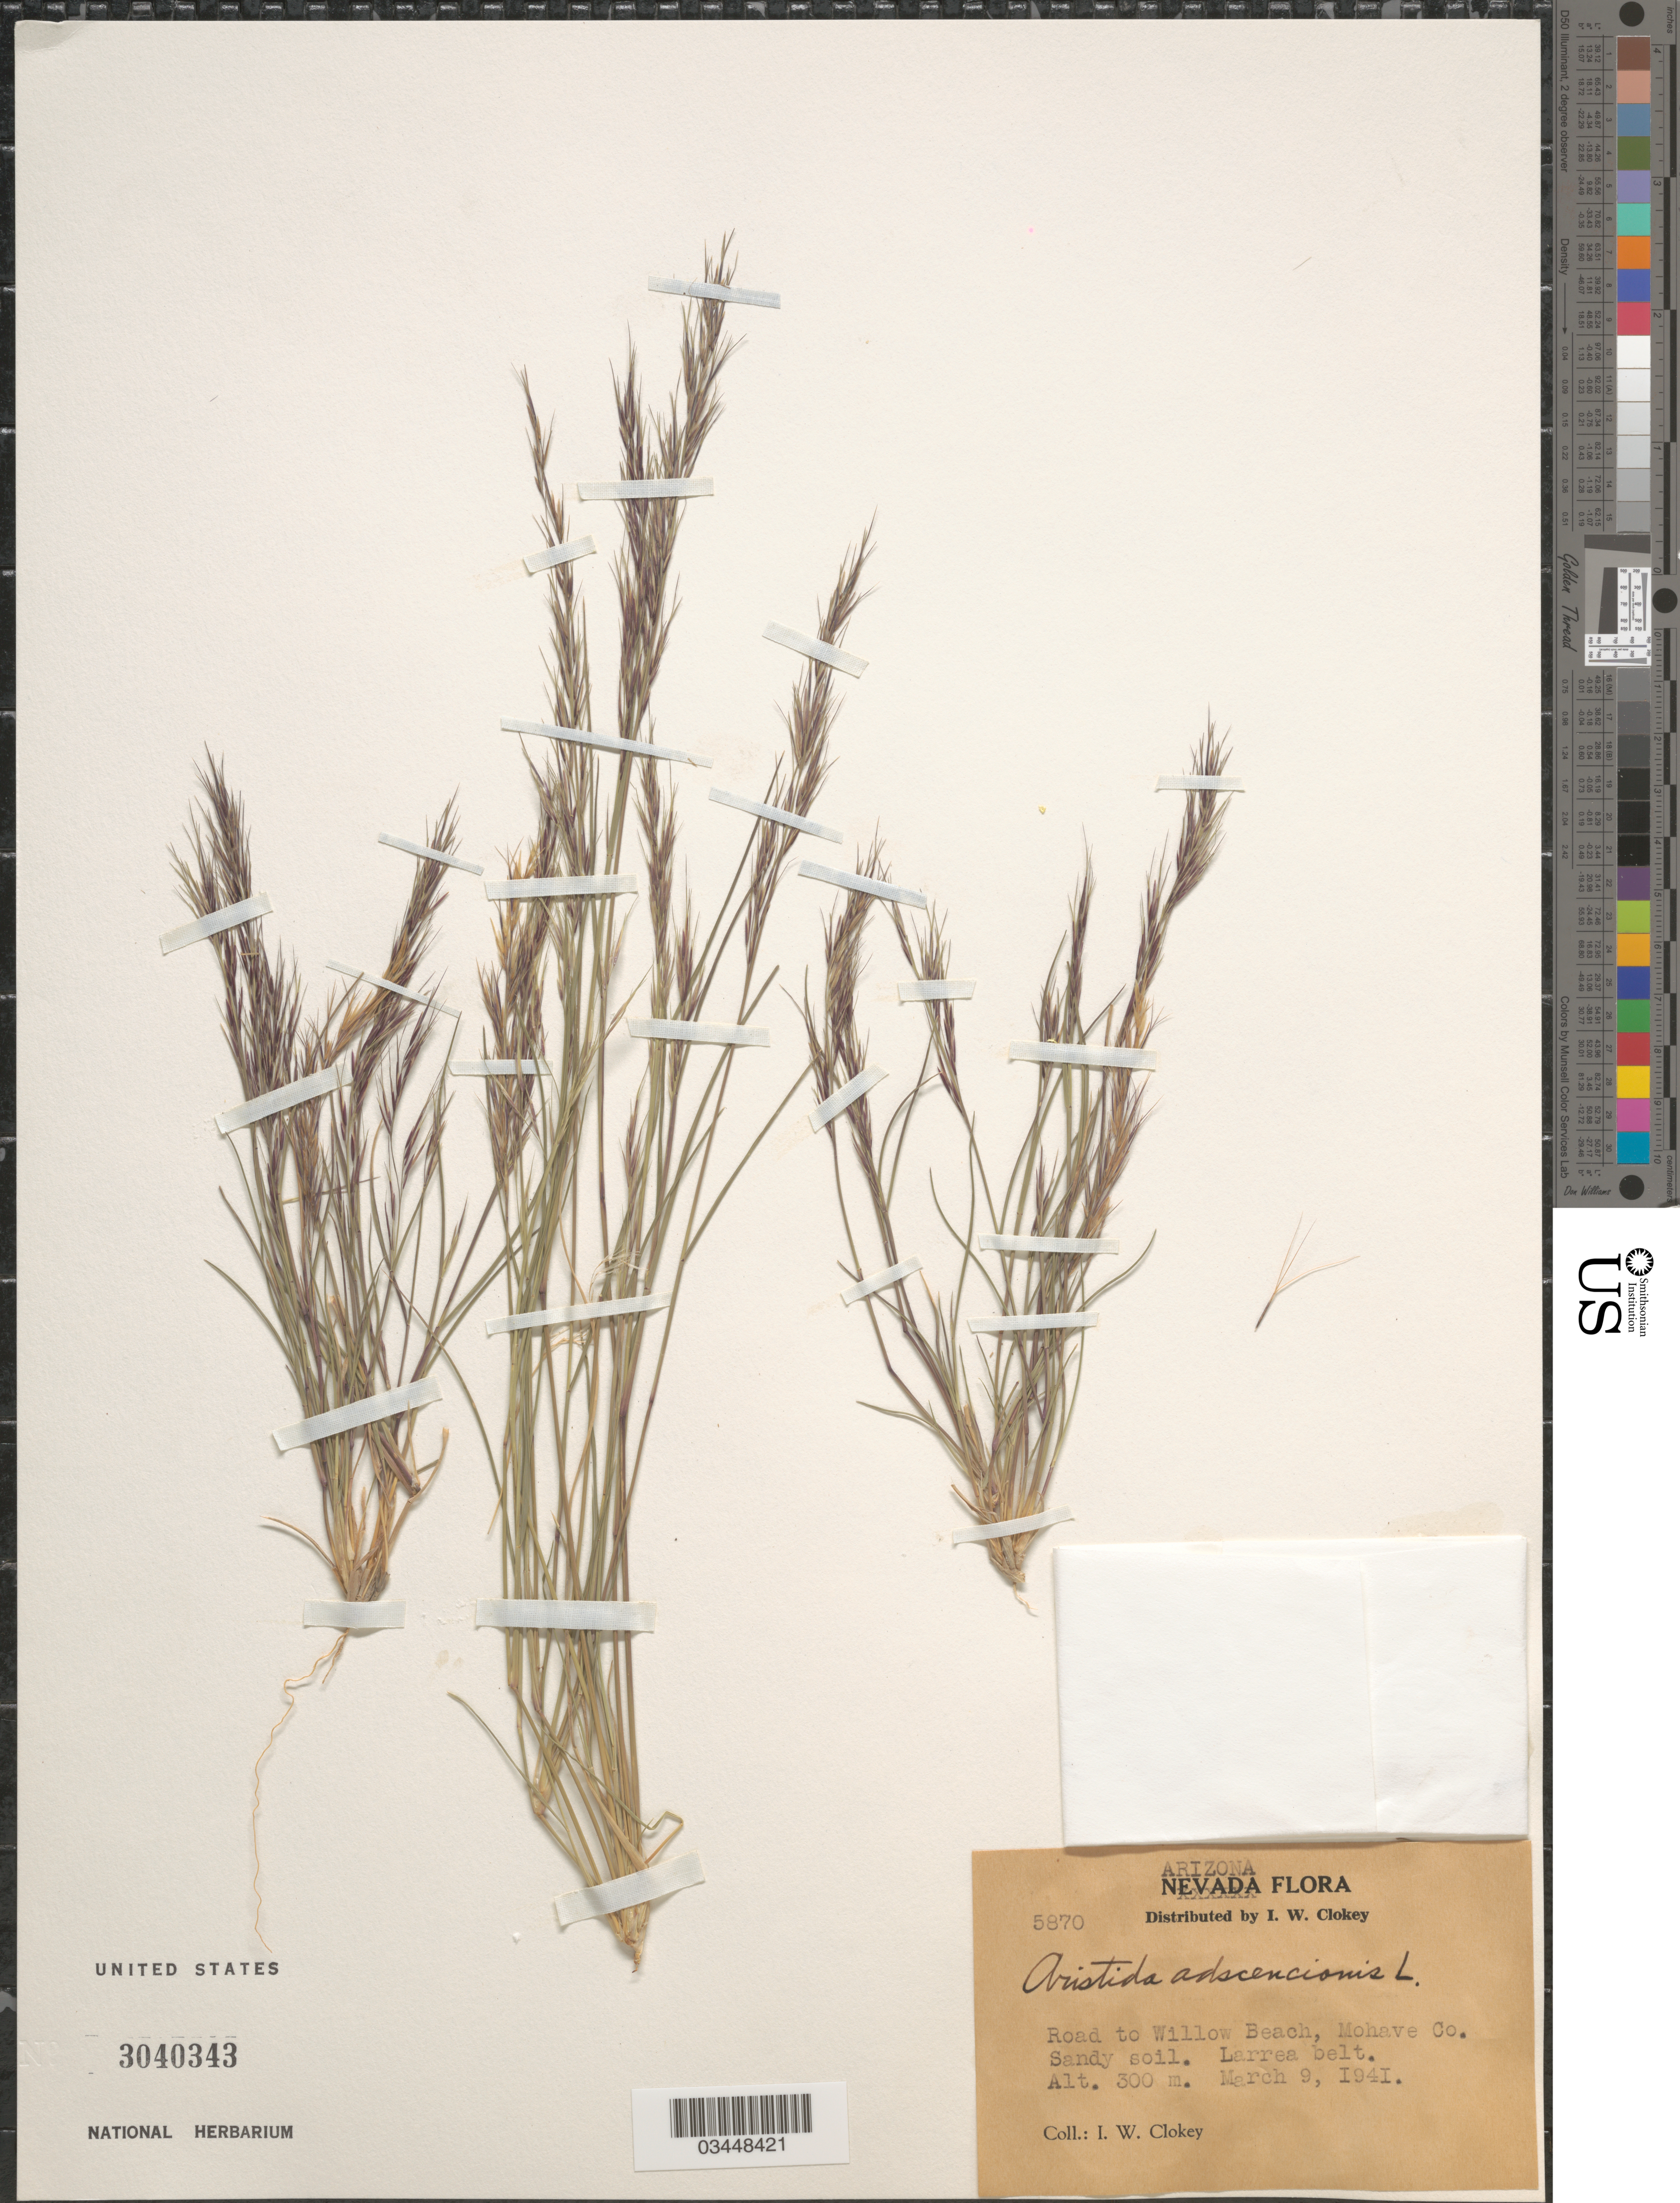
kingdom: Plantae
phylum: Tracheophyta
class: Liliopsida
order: Poales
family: Poaceae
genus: Aristida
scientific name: Aristida adscensionis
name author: L.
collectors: I. W. Clokey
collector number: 5870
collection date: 1941-03-09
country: United States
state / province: Arizona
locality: Road to Willow Beach, Mohave Co.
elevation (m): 300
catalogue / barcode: US 3040343